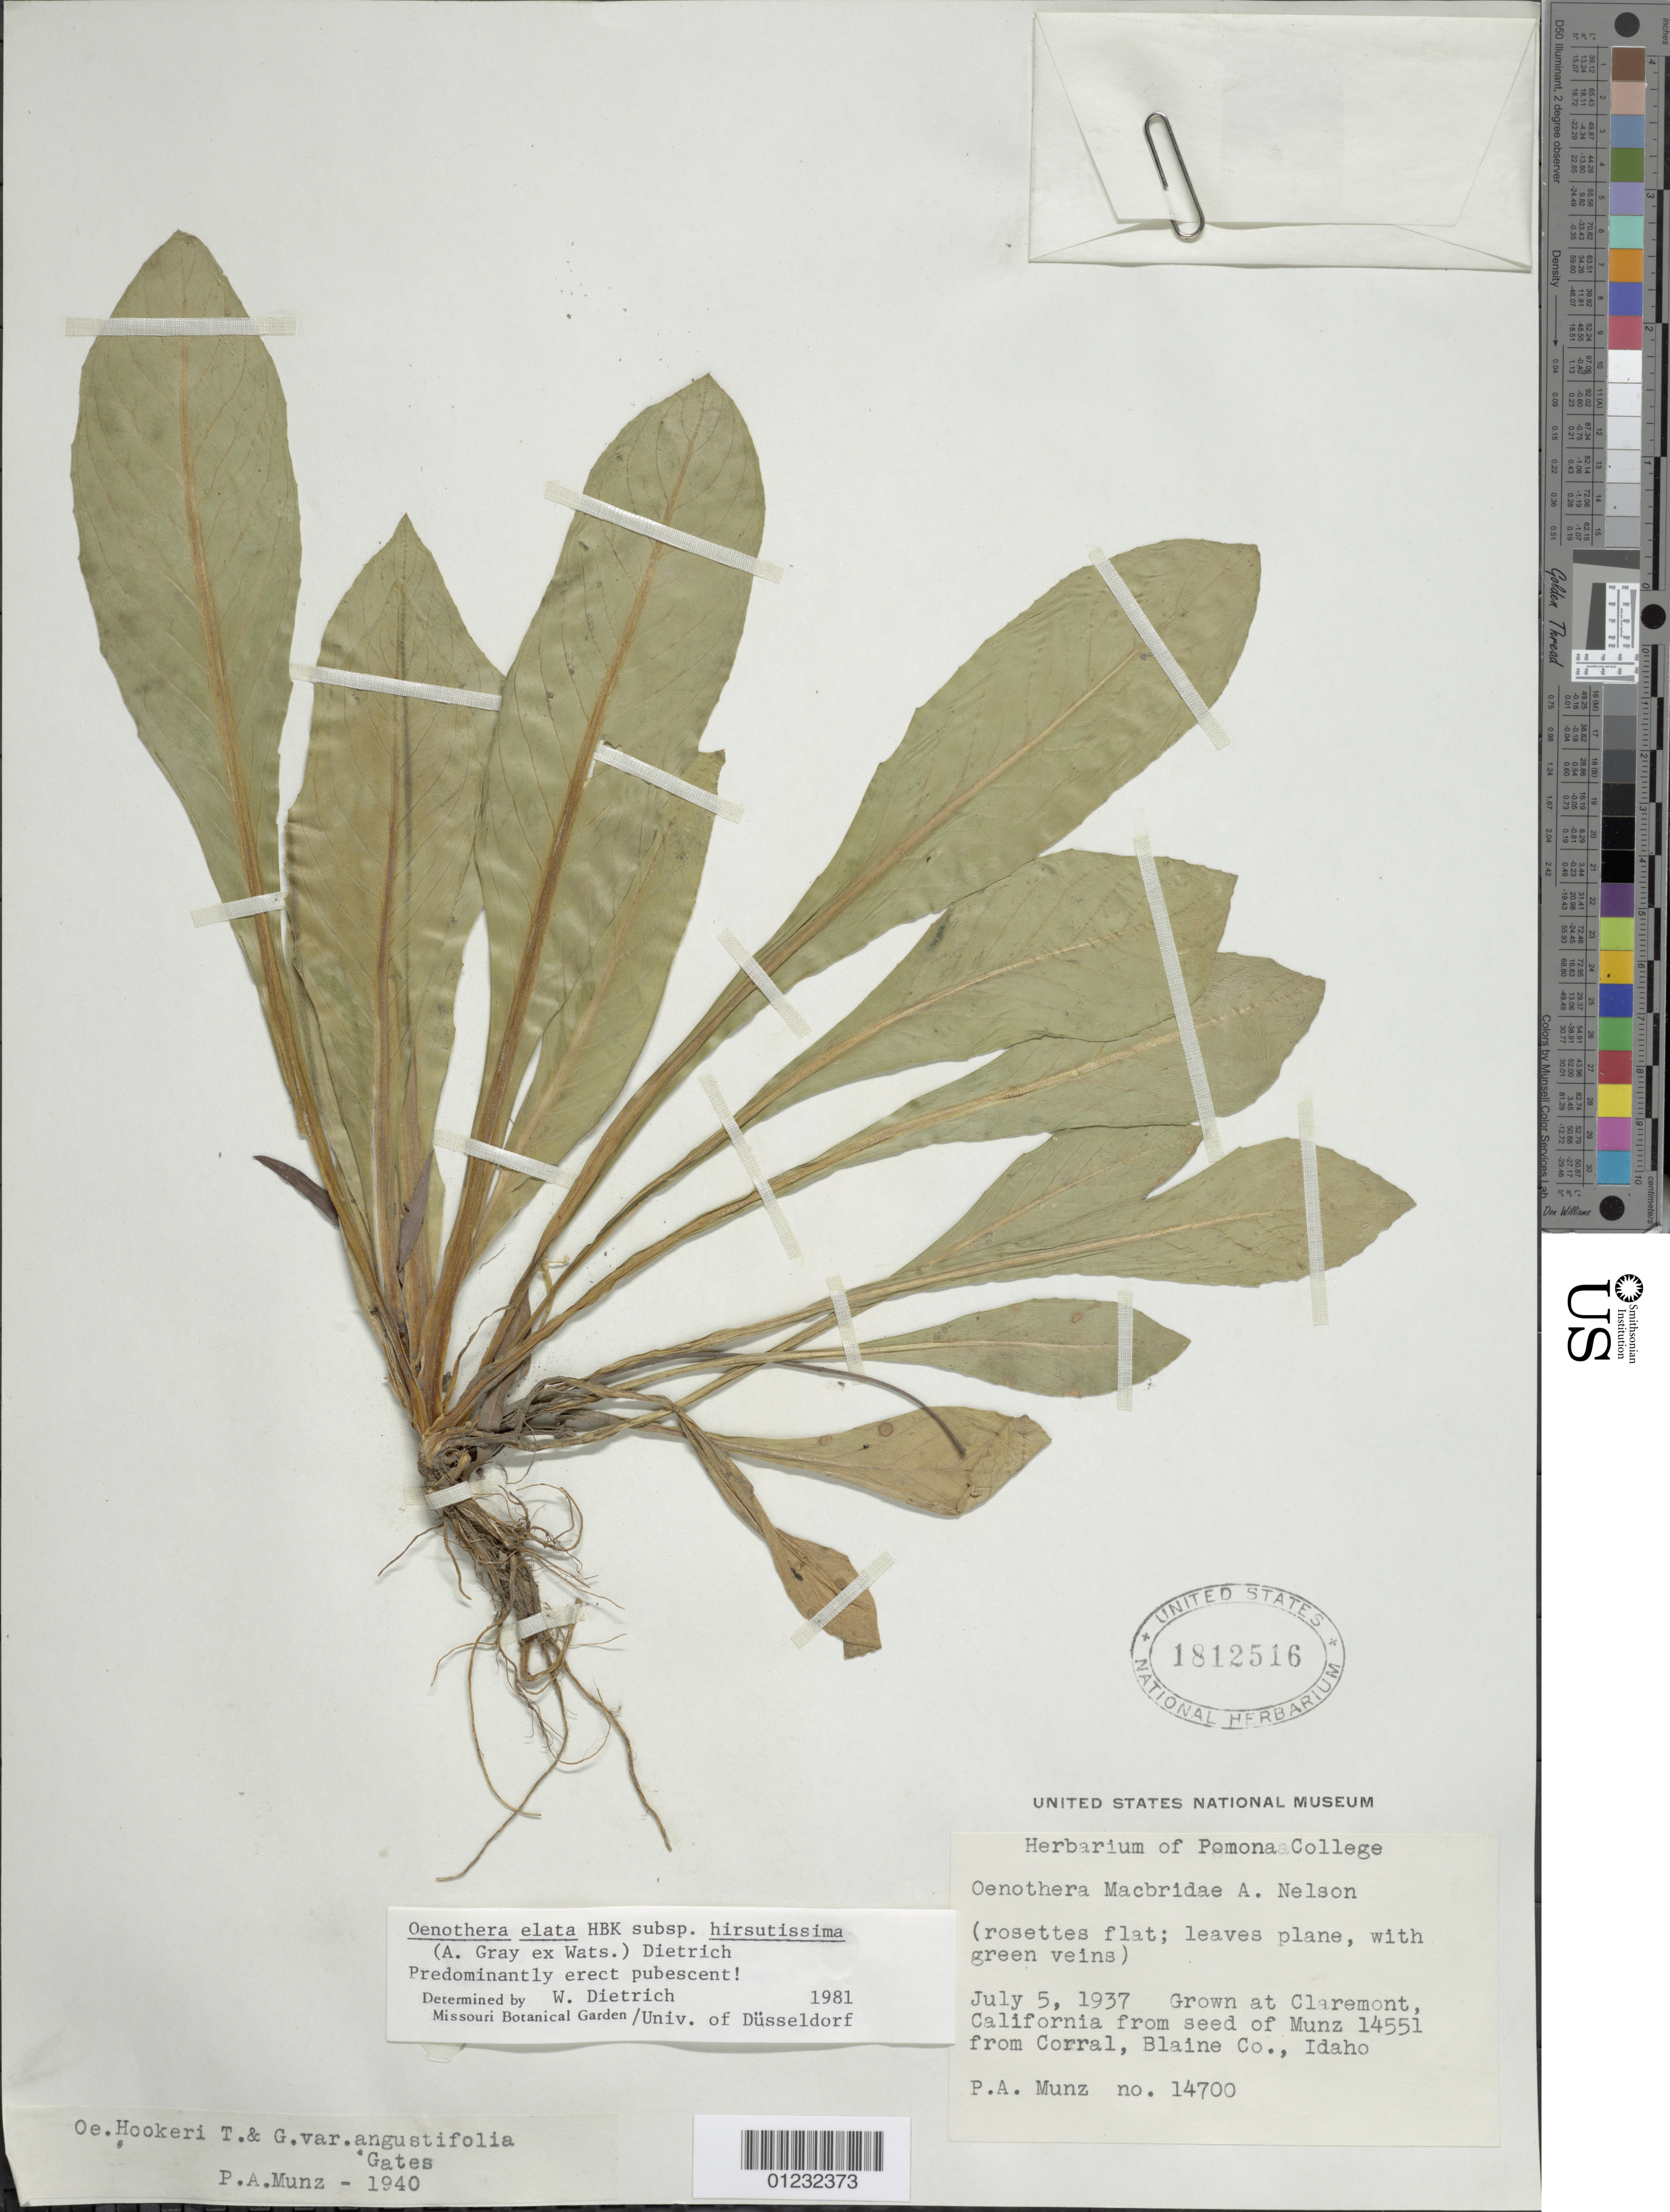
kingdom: Plantae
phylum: Tracheophyta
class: Magnoliopsida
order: Myrtales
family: Onagraceae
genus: Oenothera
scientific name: Oenothera elata subsp. hirsutissima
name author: (A. Gray ex S. Watson) W. Dietr.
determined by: Dietrich, W.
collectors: P. A. Munz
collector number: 14700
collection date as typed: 05 Jul 1937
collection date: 1937-07-05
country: United States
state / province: California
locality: Claremont.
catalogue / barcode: US 1812516